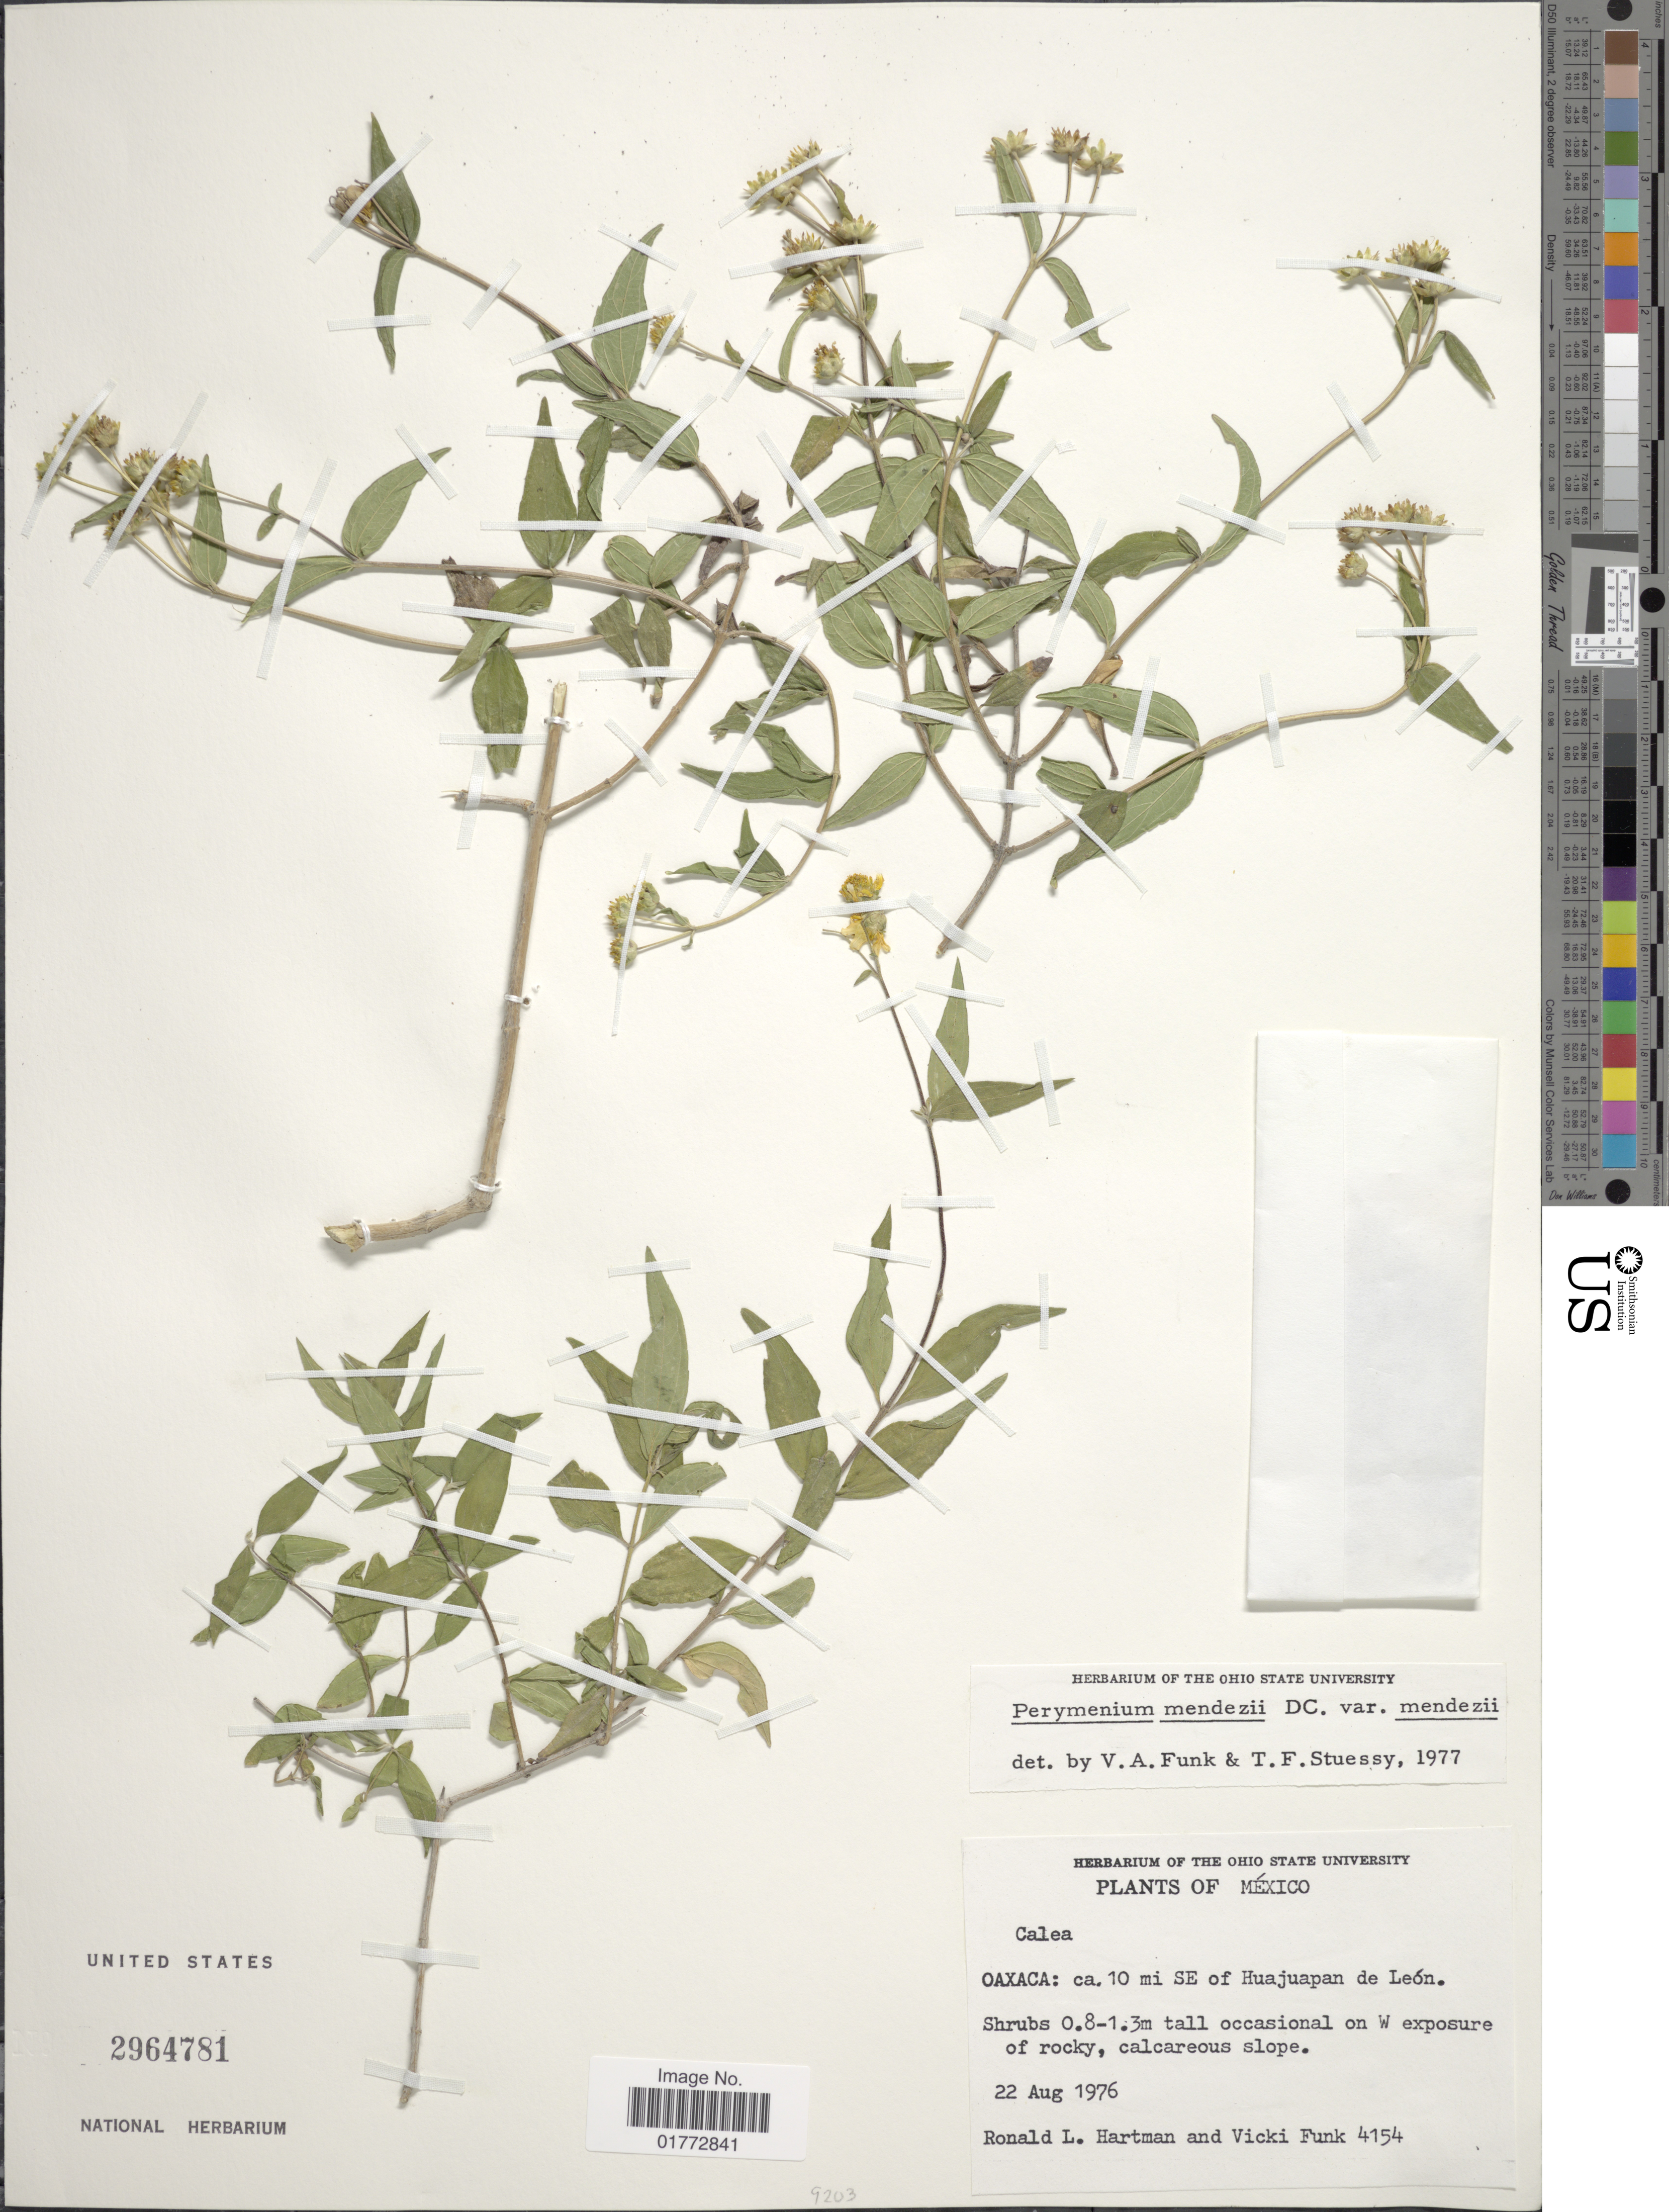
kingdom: Plantae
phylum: Tracheophyta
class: Magnoliopsida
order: Asterales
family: Asteraceae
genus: Perymenium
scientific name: Perymenium mendezii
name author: DC.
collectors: R. L. Hartman & V. Funk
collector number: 4154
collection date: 1976-08-22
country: Mexico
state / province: Oaxaca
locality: Ca. 10 mi SE of Huajuapoan de Leon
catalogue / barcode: US 2964781